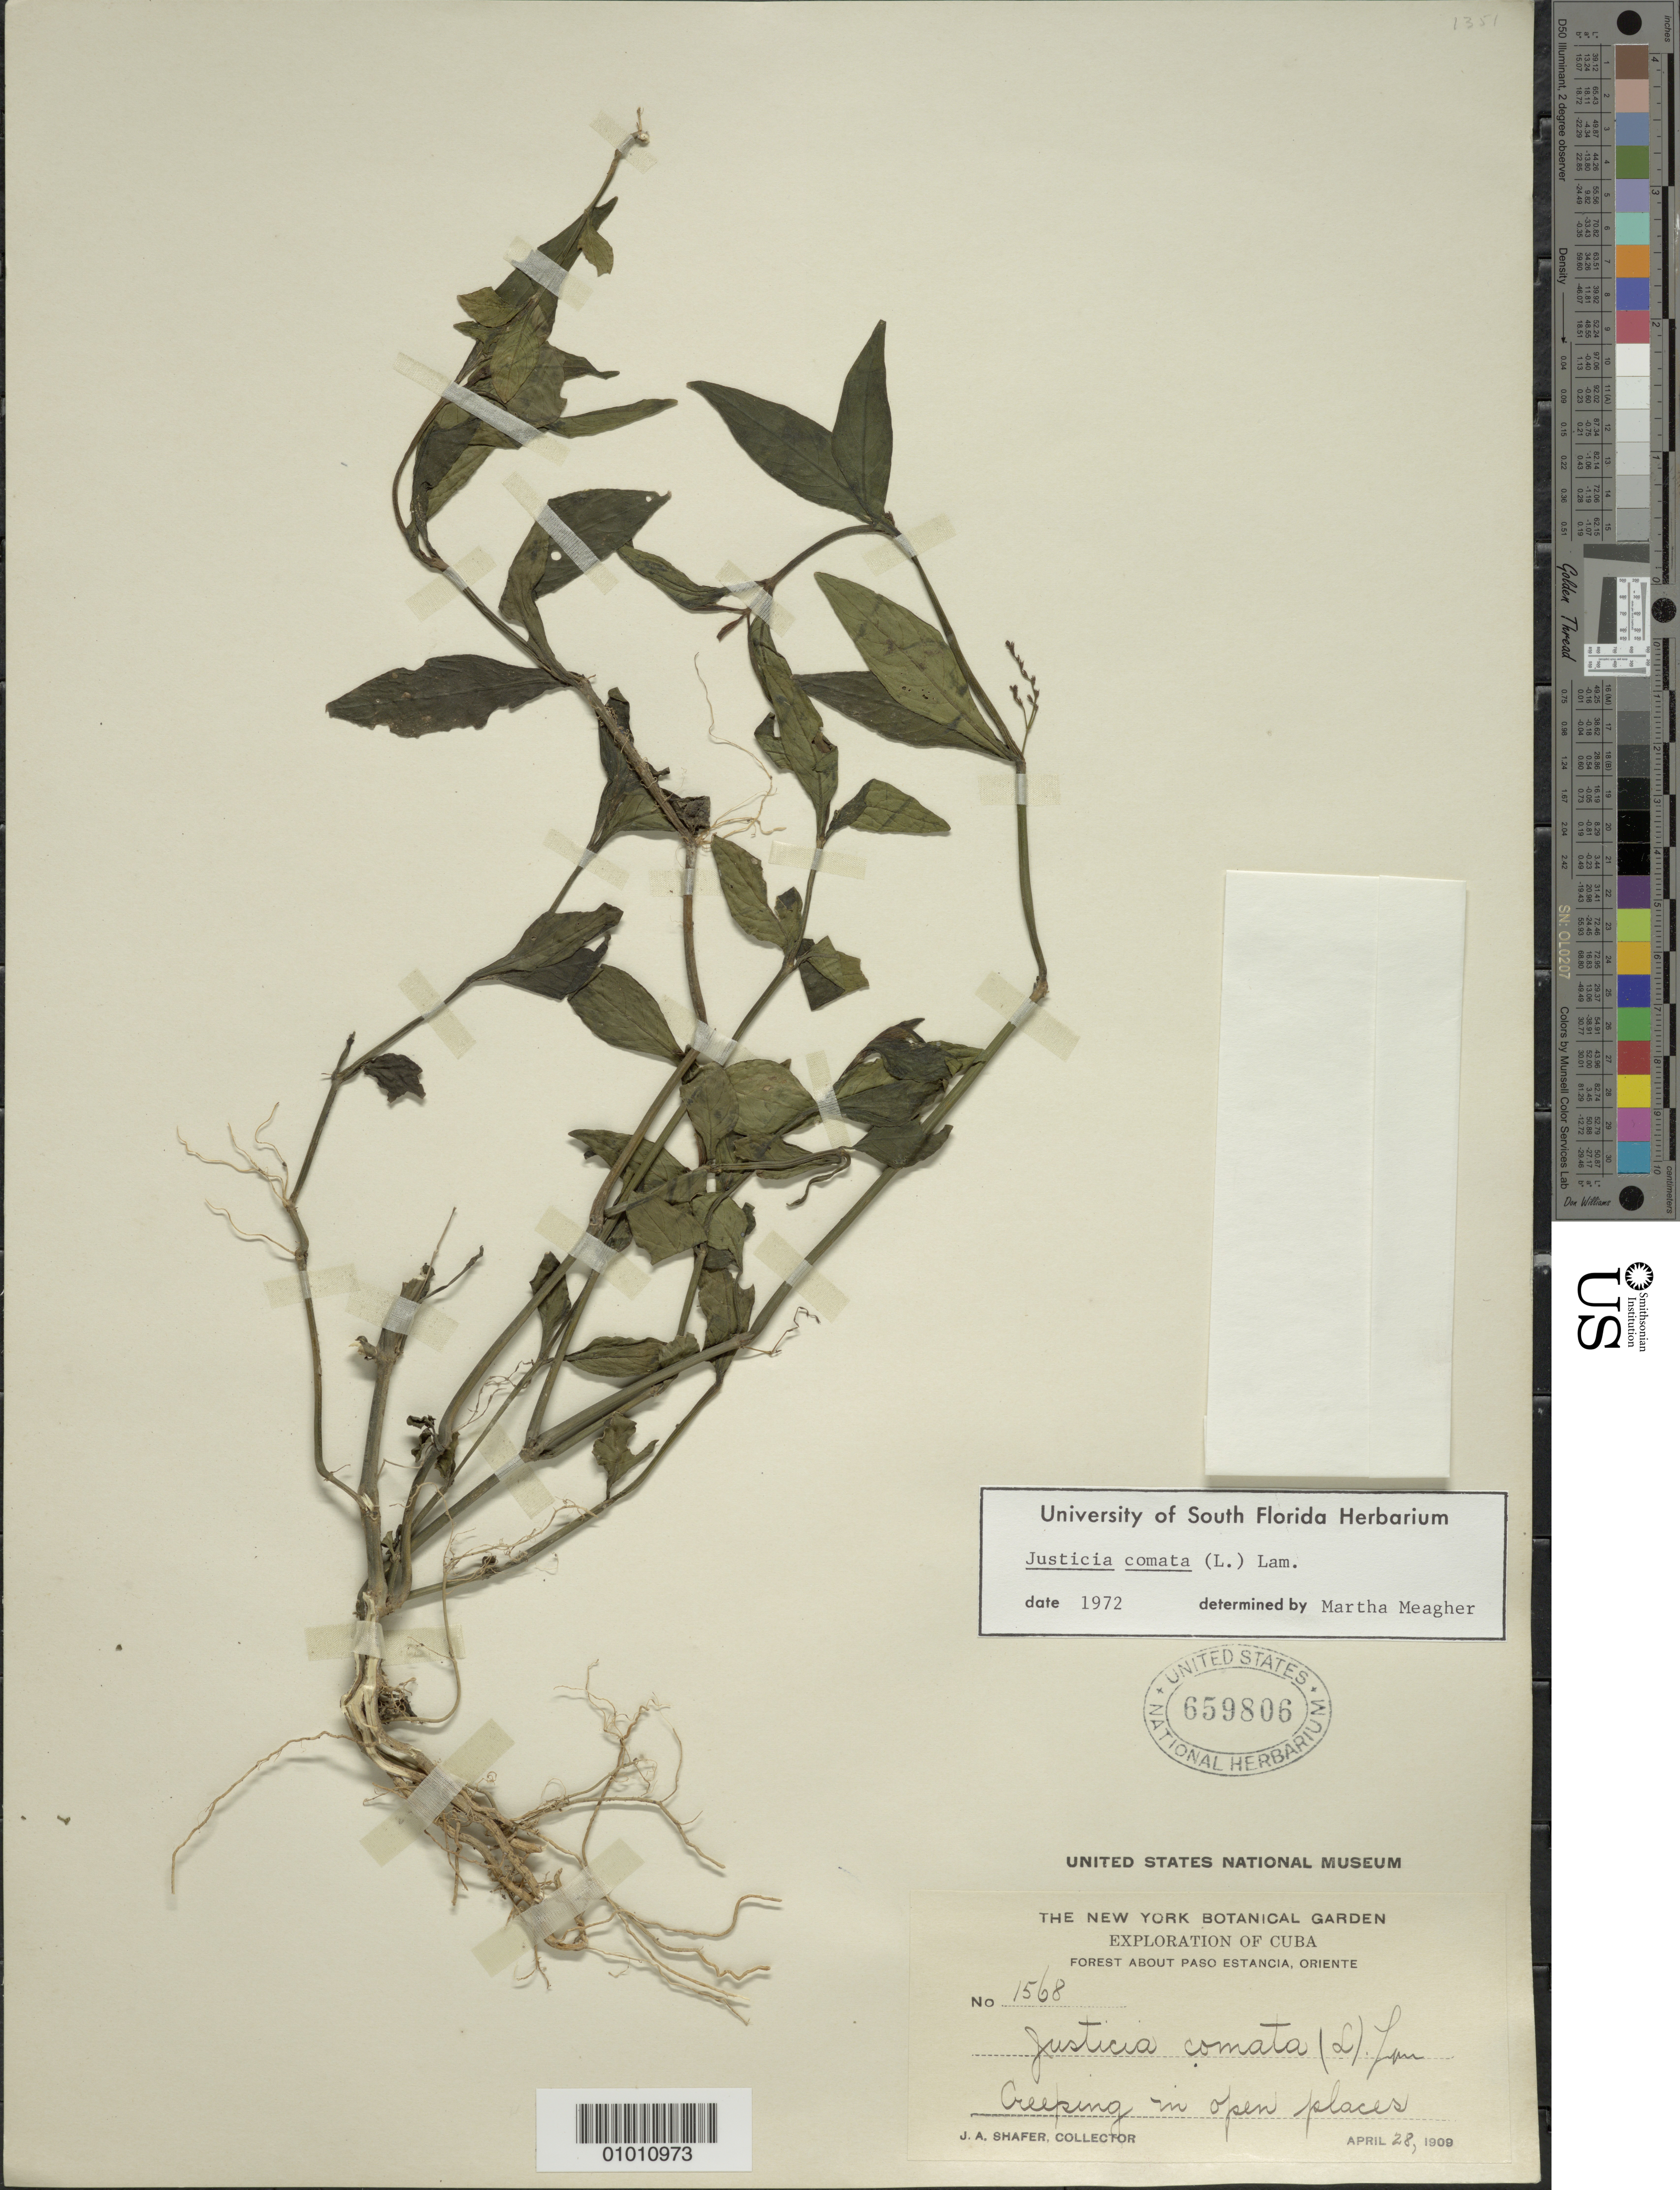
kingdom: Plantae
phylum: Tracheophyta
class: Magnoliopsida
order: Lamiales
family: Acanthaceae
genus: Justicia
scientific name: Justicia comata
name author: (L.) Lam.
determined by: Meagher, M.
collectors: J. A. Shafer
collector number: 1568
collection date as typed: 28 Apr 1909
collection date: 1909-04-28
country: Cuba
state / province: Granma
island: Cuba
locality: Paso Estancia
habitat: Forest, creeping in open places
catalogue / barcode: US 659806